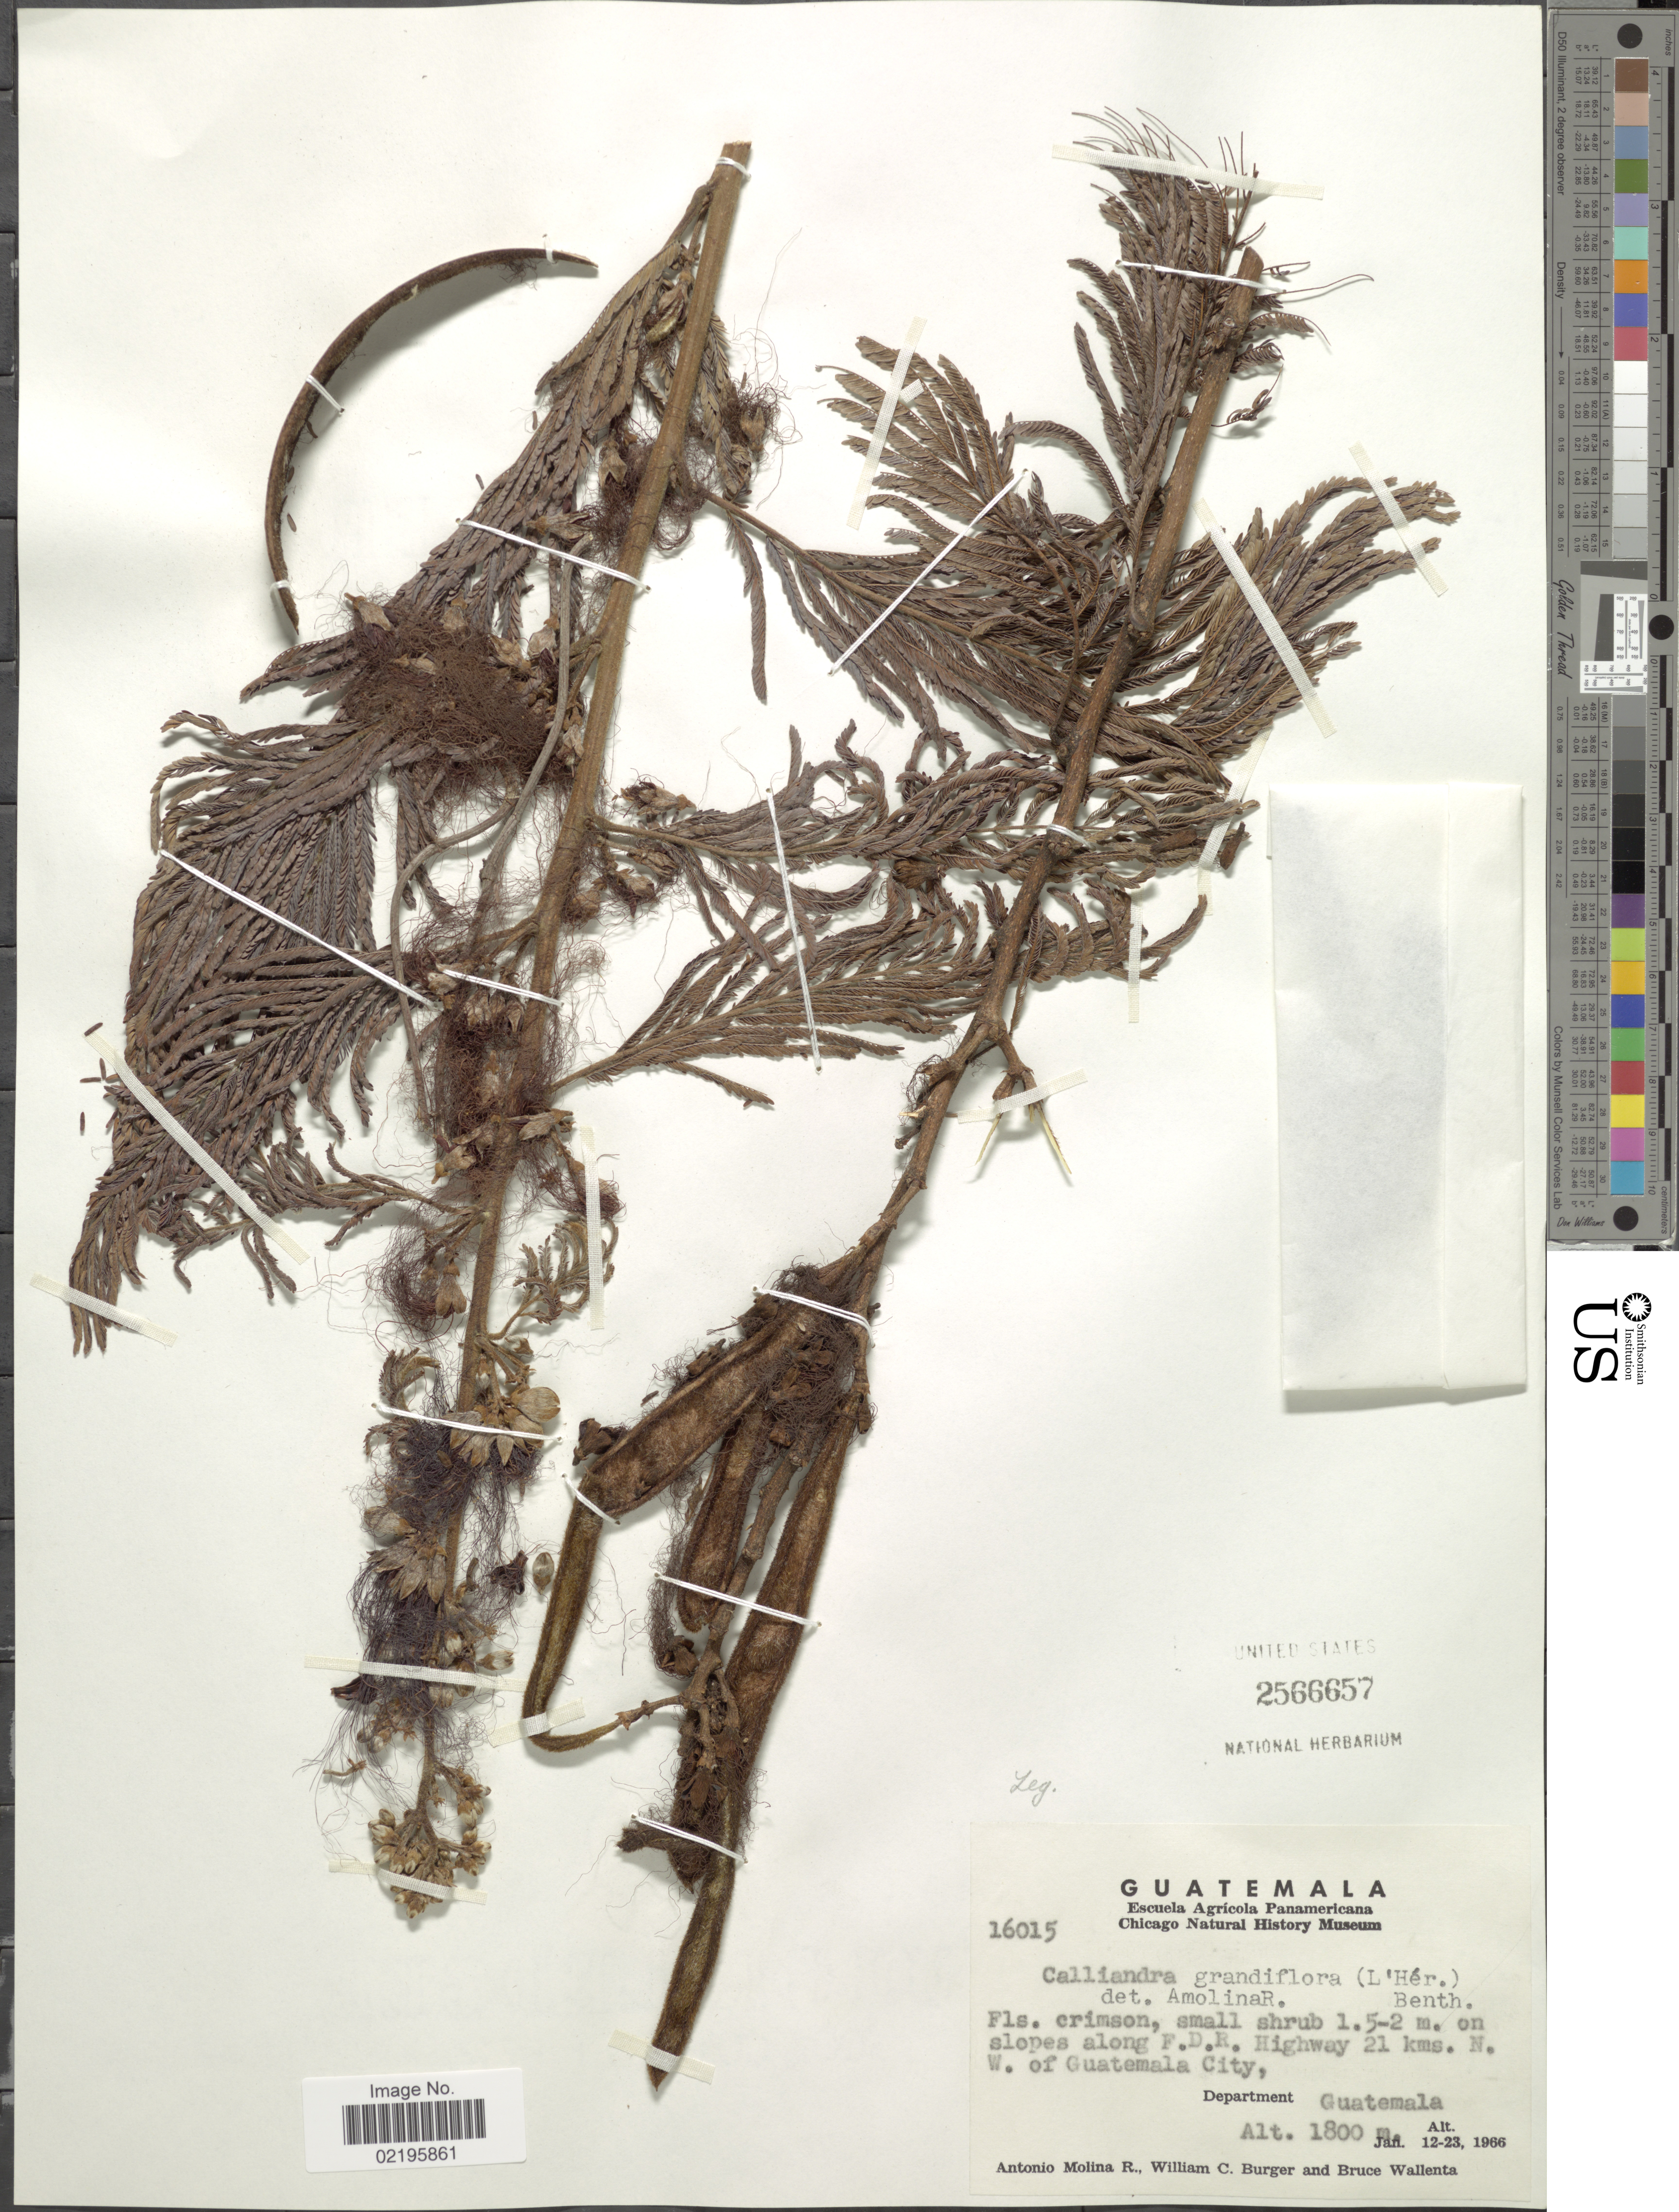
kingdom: Plantae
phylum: Tracheophyta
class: Magnoliopsida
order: Fabales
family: Fabaceae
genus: Calliandra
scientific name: Calliandra grandiflora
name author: (L'Hér.) Benth.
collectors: A. Molina R., W. Burger & B. Wallenta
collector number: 16015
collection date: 1966-01-12/1966-01-23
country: Guatemala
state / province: Guatemala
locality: On slopes along F.D.R. Highway 21 kms. N. W. of Guatemala City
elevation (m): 1800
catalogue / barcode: US 2566657